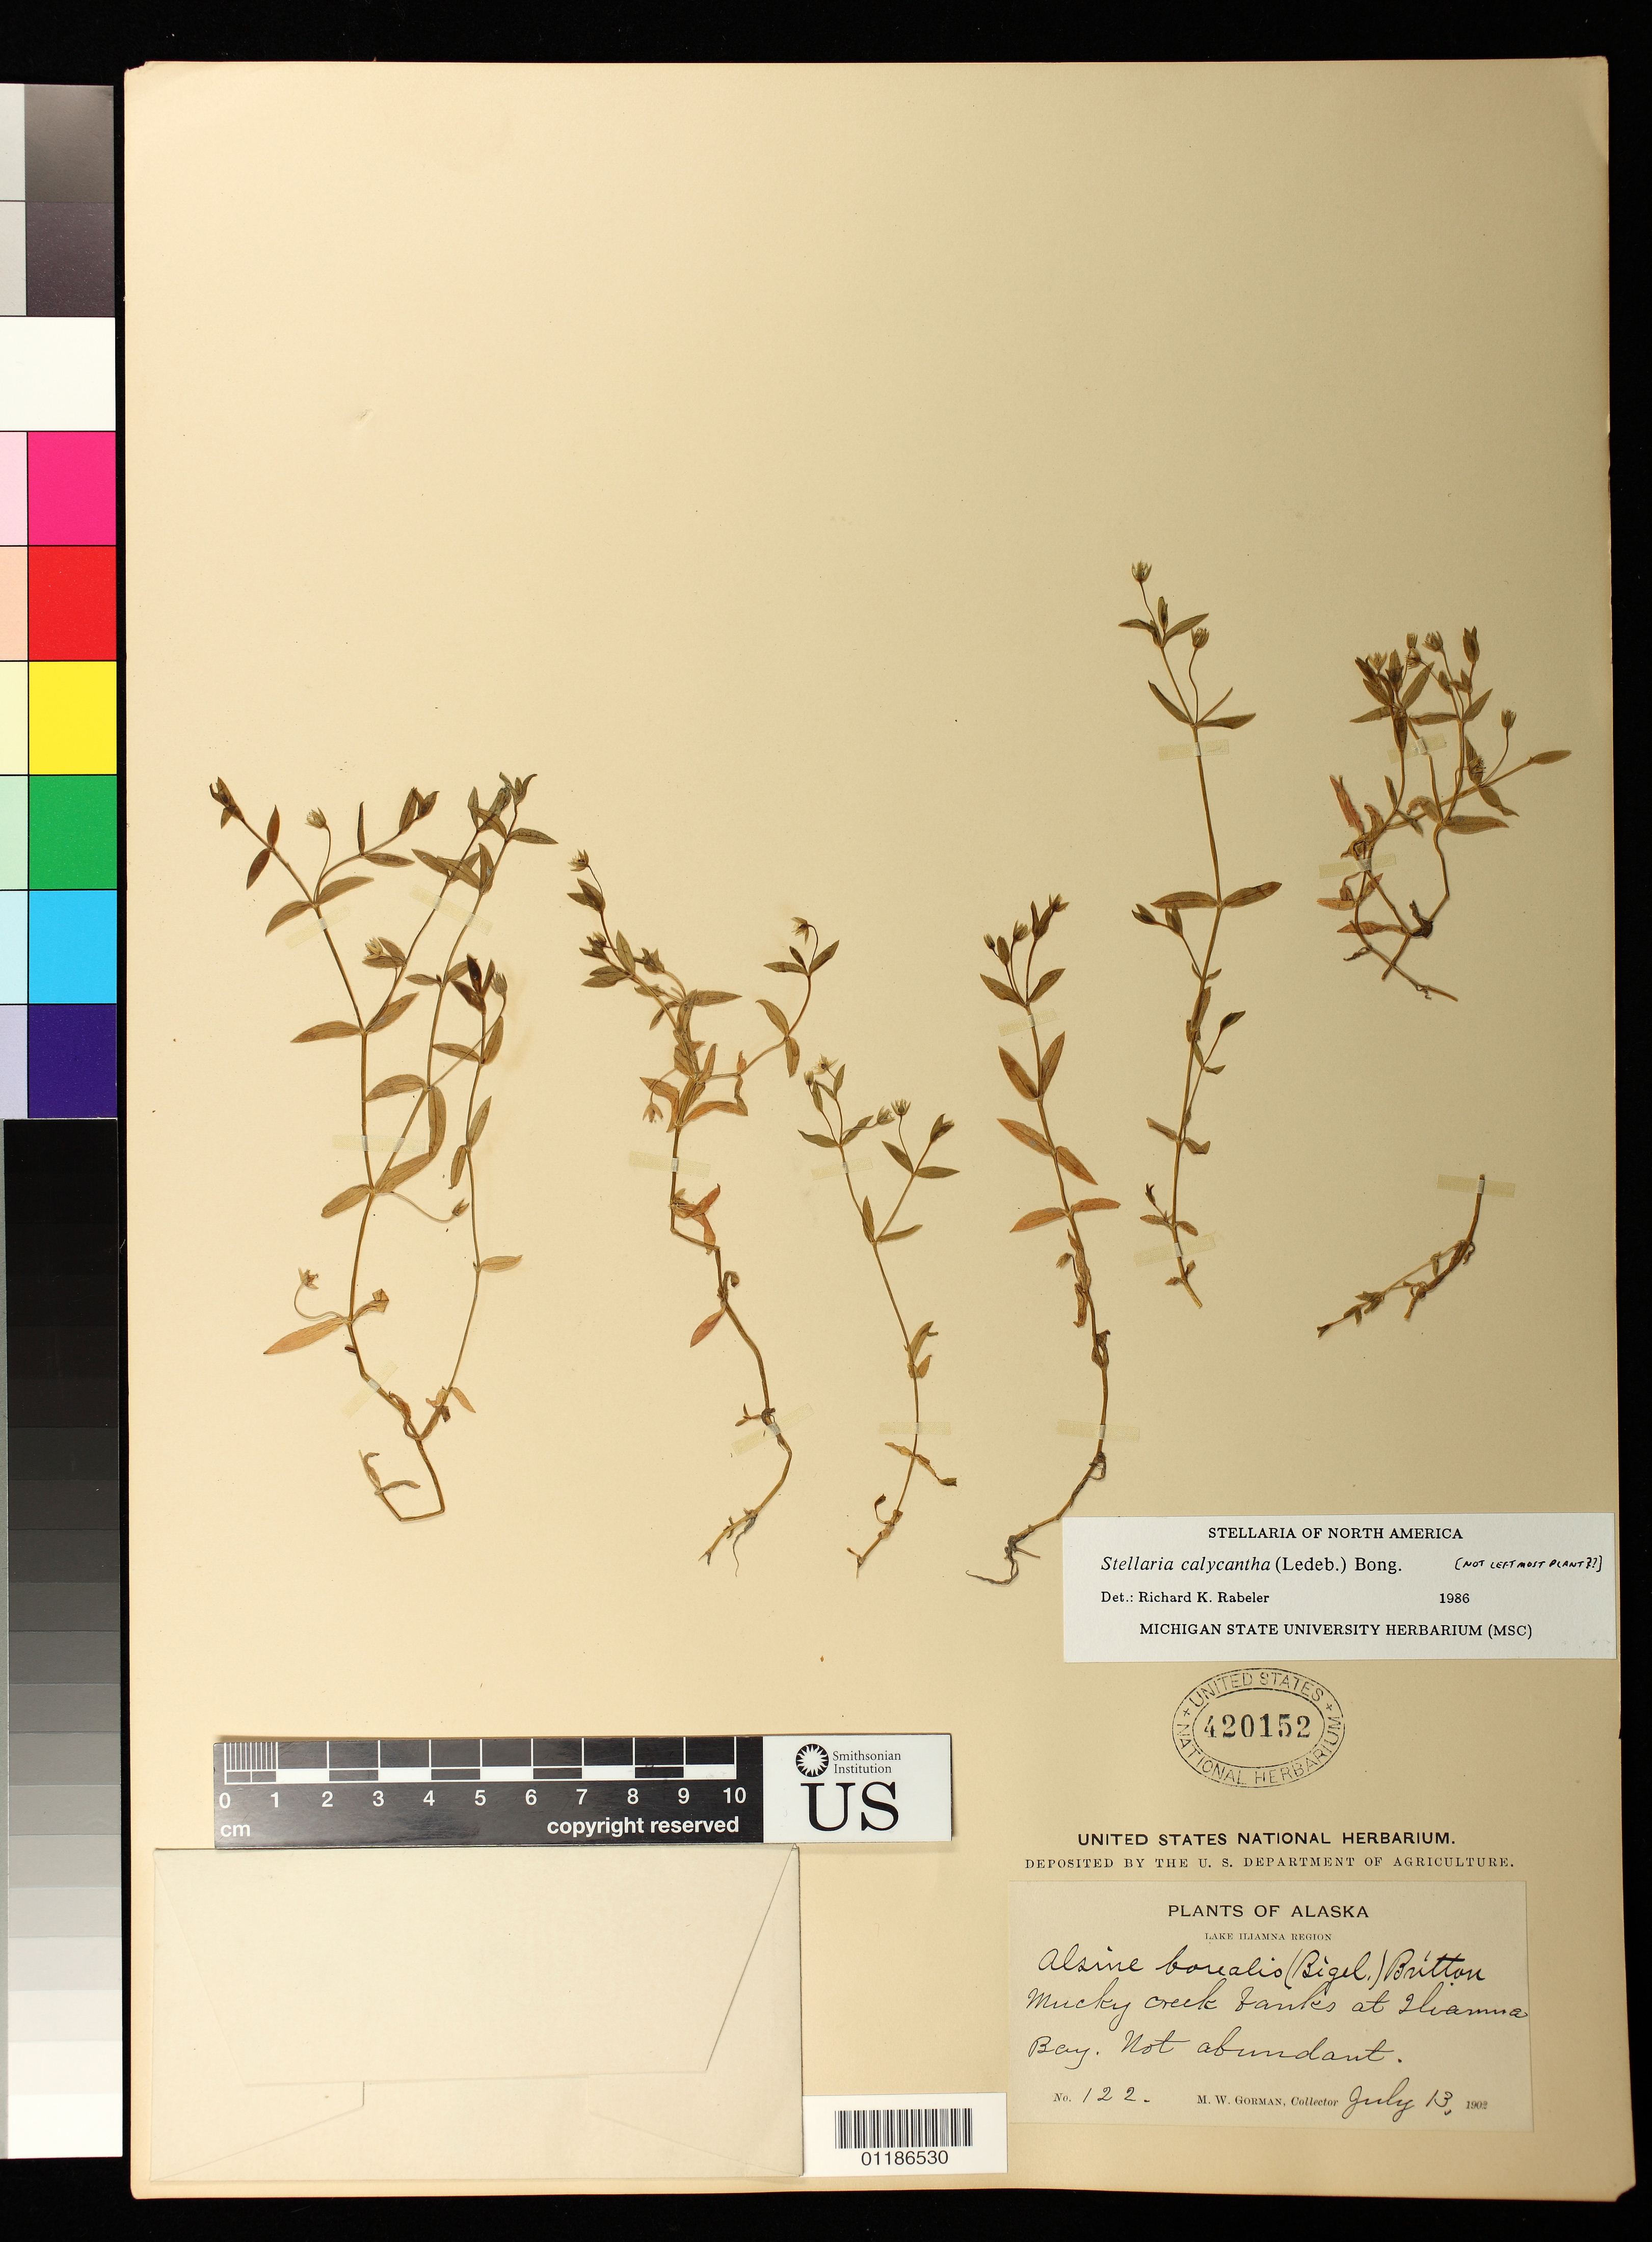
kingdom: Plantae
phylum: Tracheophyta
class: Magnoliopsida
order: Caryophyllales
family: Caryophyllaceae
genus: Stellaria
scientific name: Stellaria calycantha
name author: (Ledeb.) Bong.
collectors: M. W. Gorman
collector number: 122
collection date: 1902-07-13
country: United States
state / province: Alaska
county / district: Lake and Peninsula Borough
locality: Lake Iliamna Region. Mucky creek banks at Iliamna Bay.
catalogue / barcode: US 420152